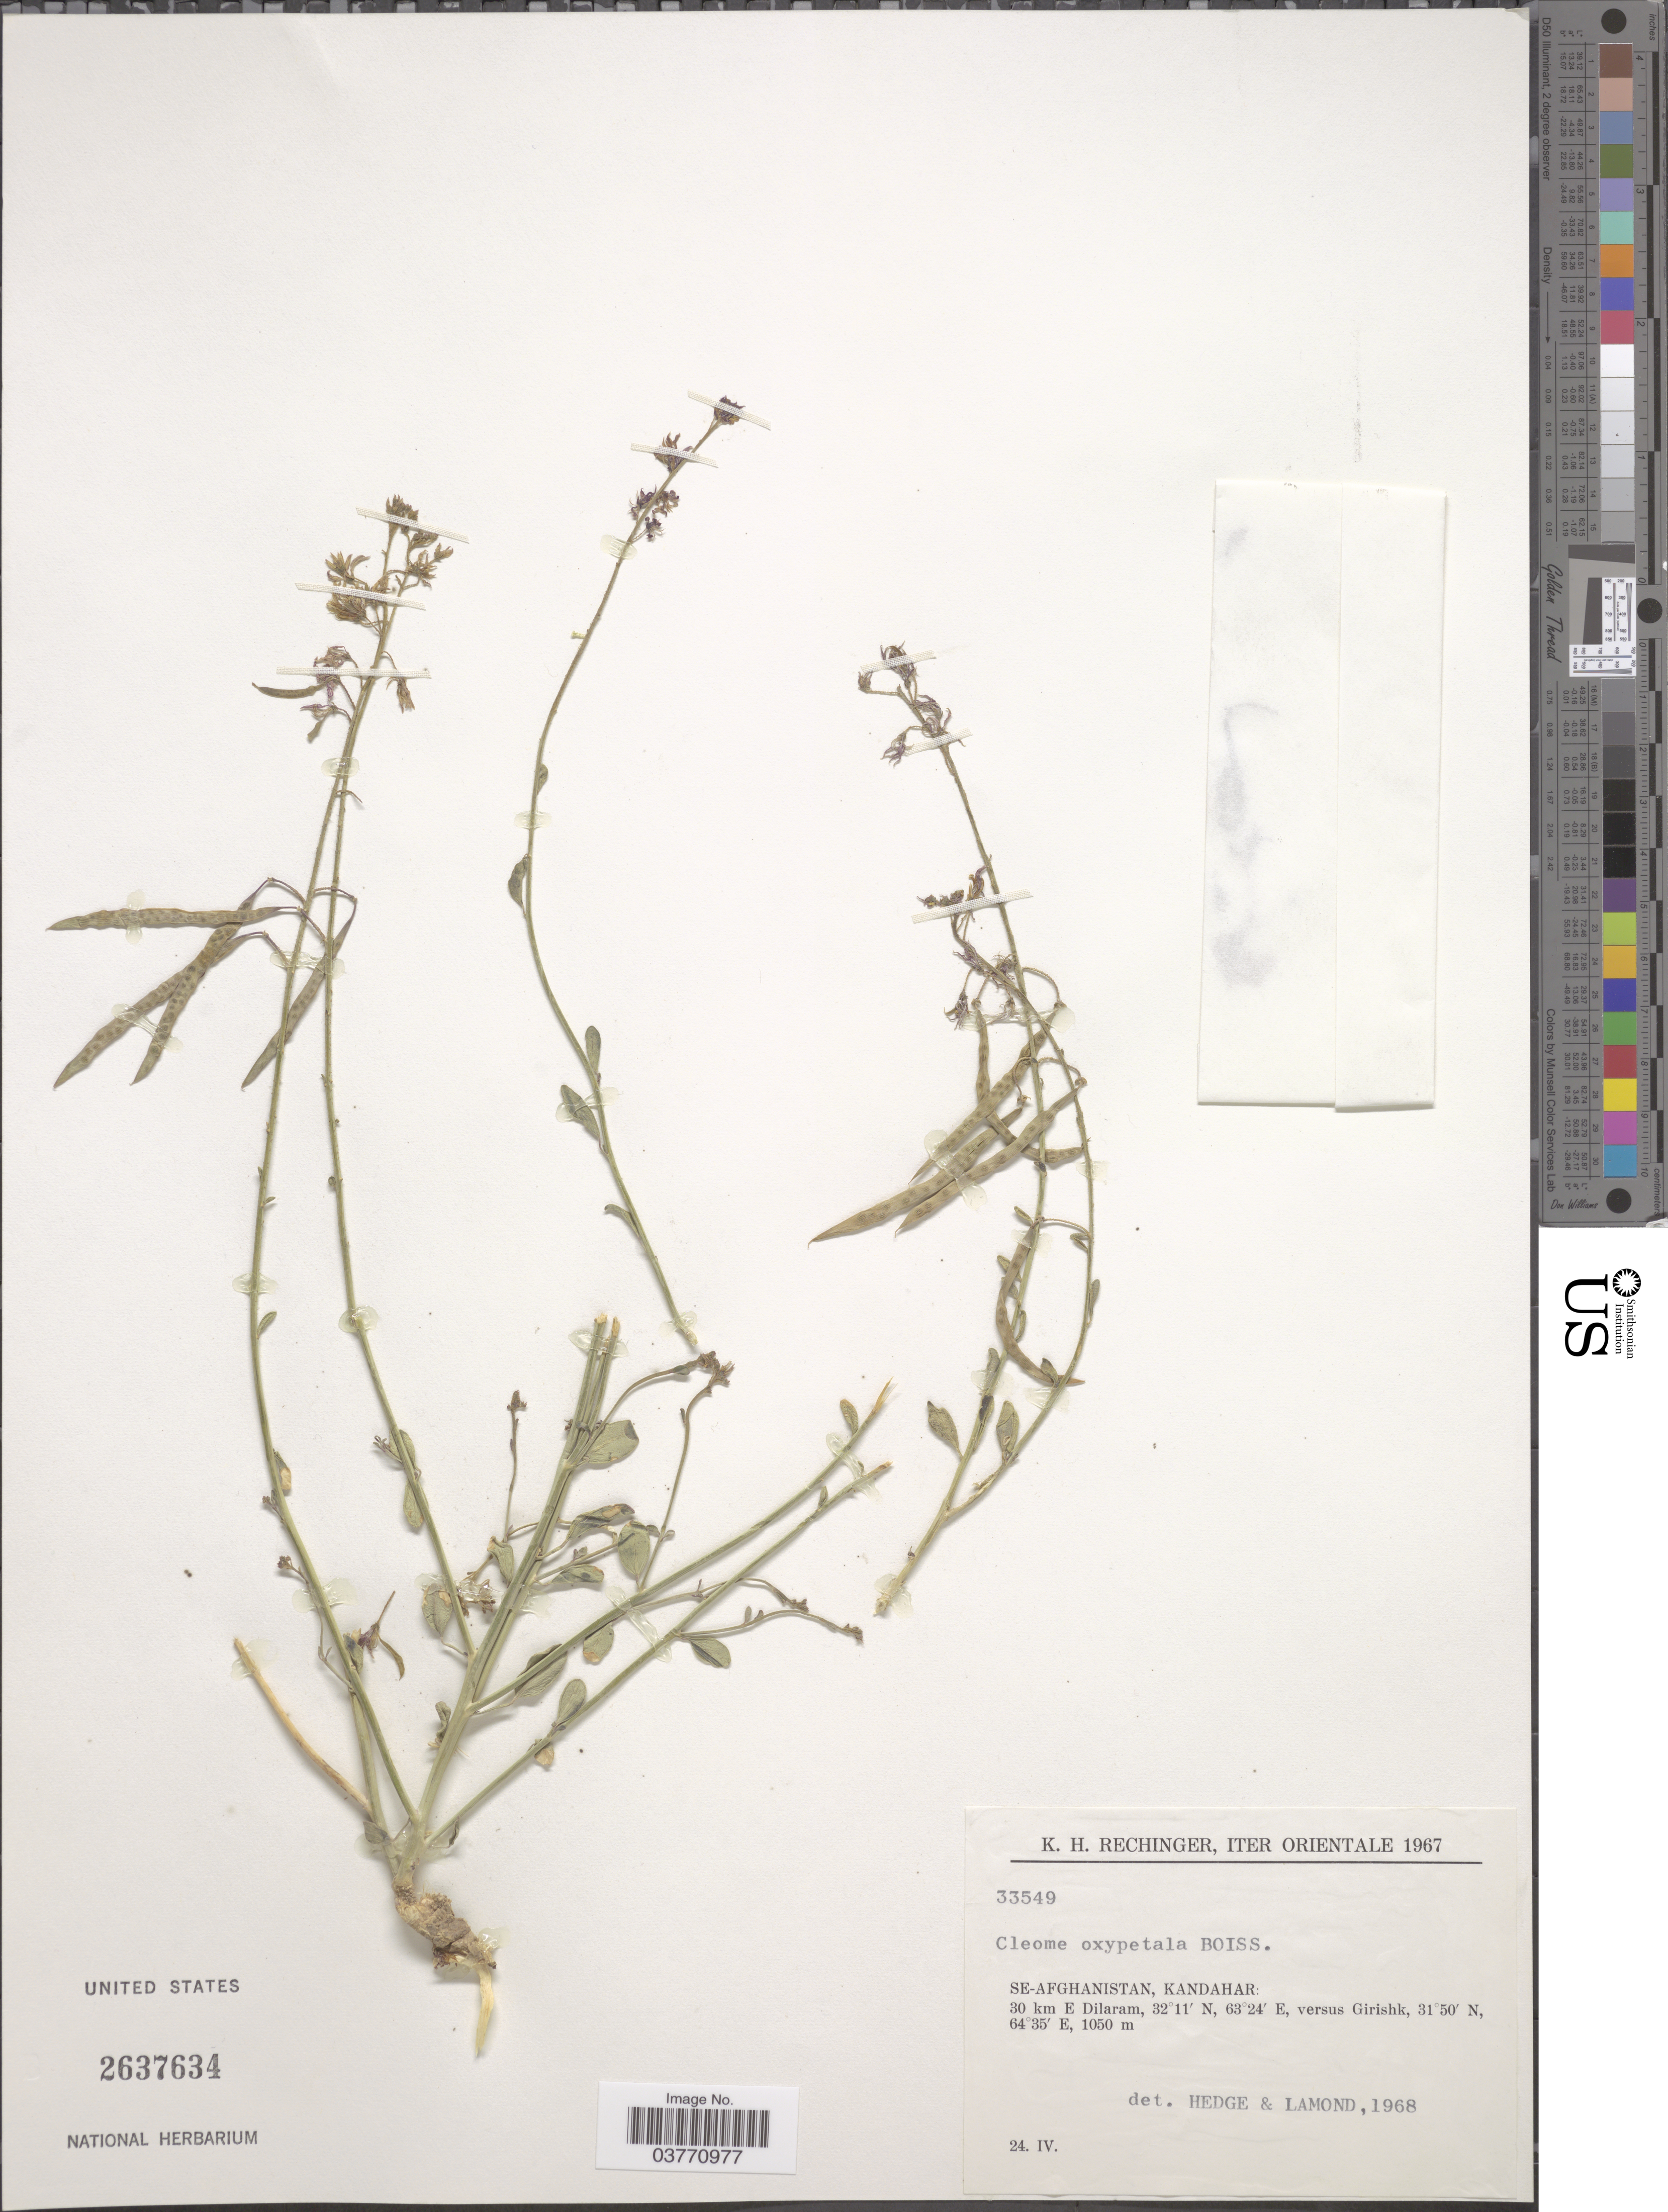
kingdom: Plantae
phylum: Tracheophyta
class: Magnoliopsida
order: Brassicales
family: Cleomaceae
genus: Cleome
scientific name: Cleome oxypetala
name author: Boiss.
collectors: K. H. Rechinger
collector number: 33549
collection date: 1967-04-24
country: Afghanistan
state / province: Kandahar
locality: Iter Orientale. SE-Afghanistan: 30 km E Dilaram, versus Girishk.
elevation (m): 1050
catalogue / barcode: US 2637634